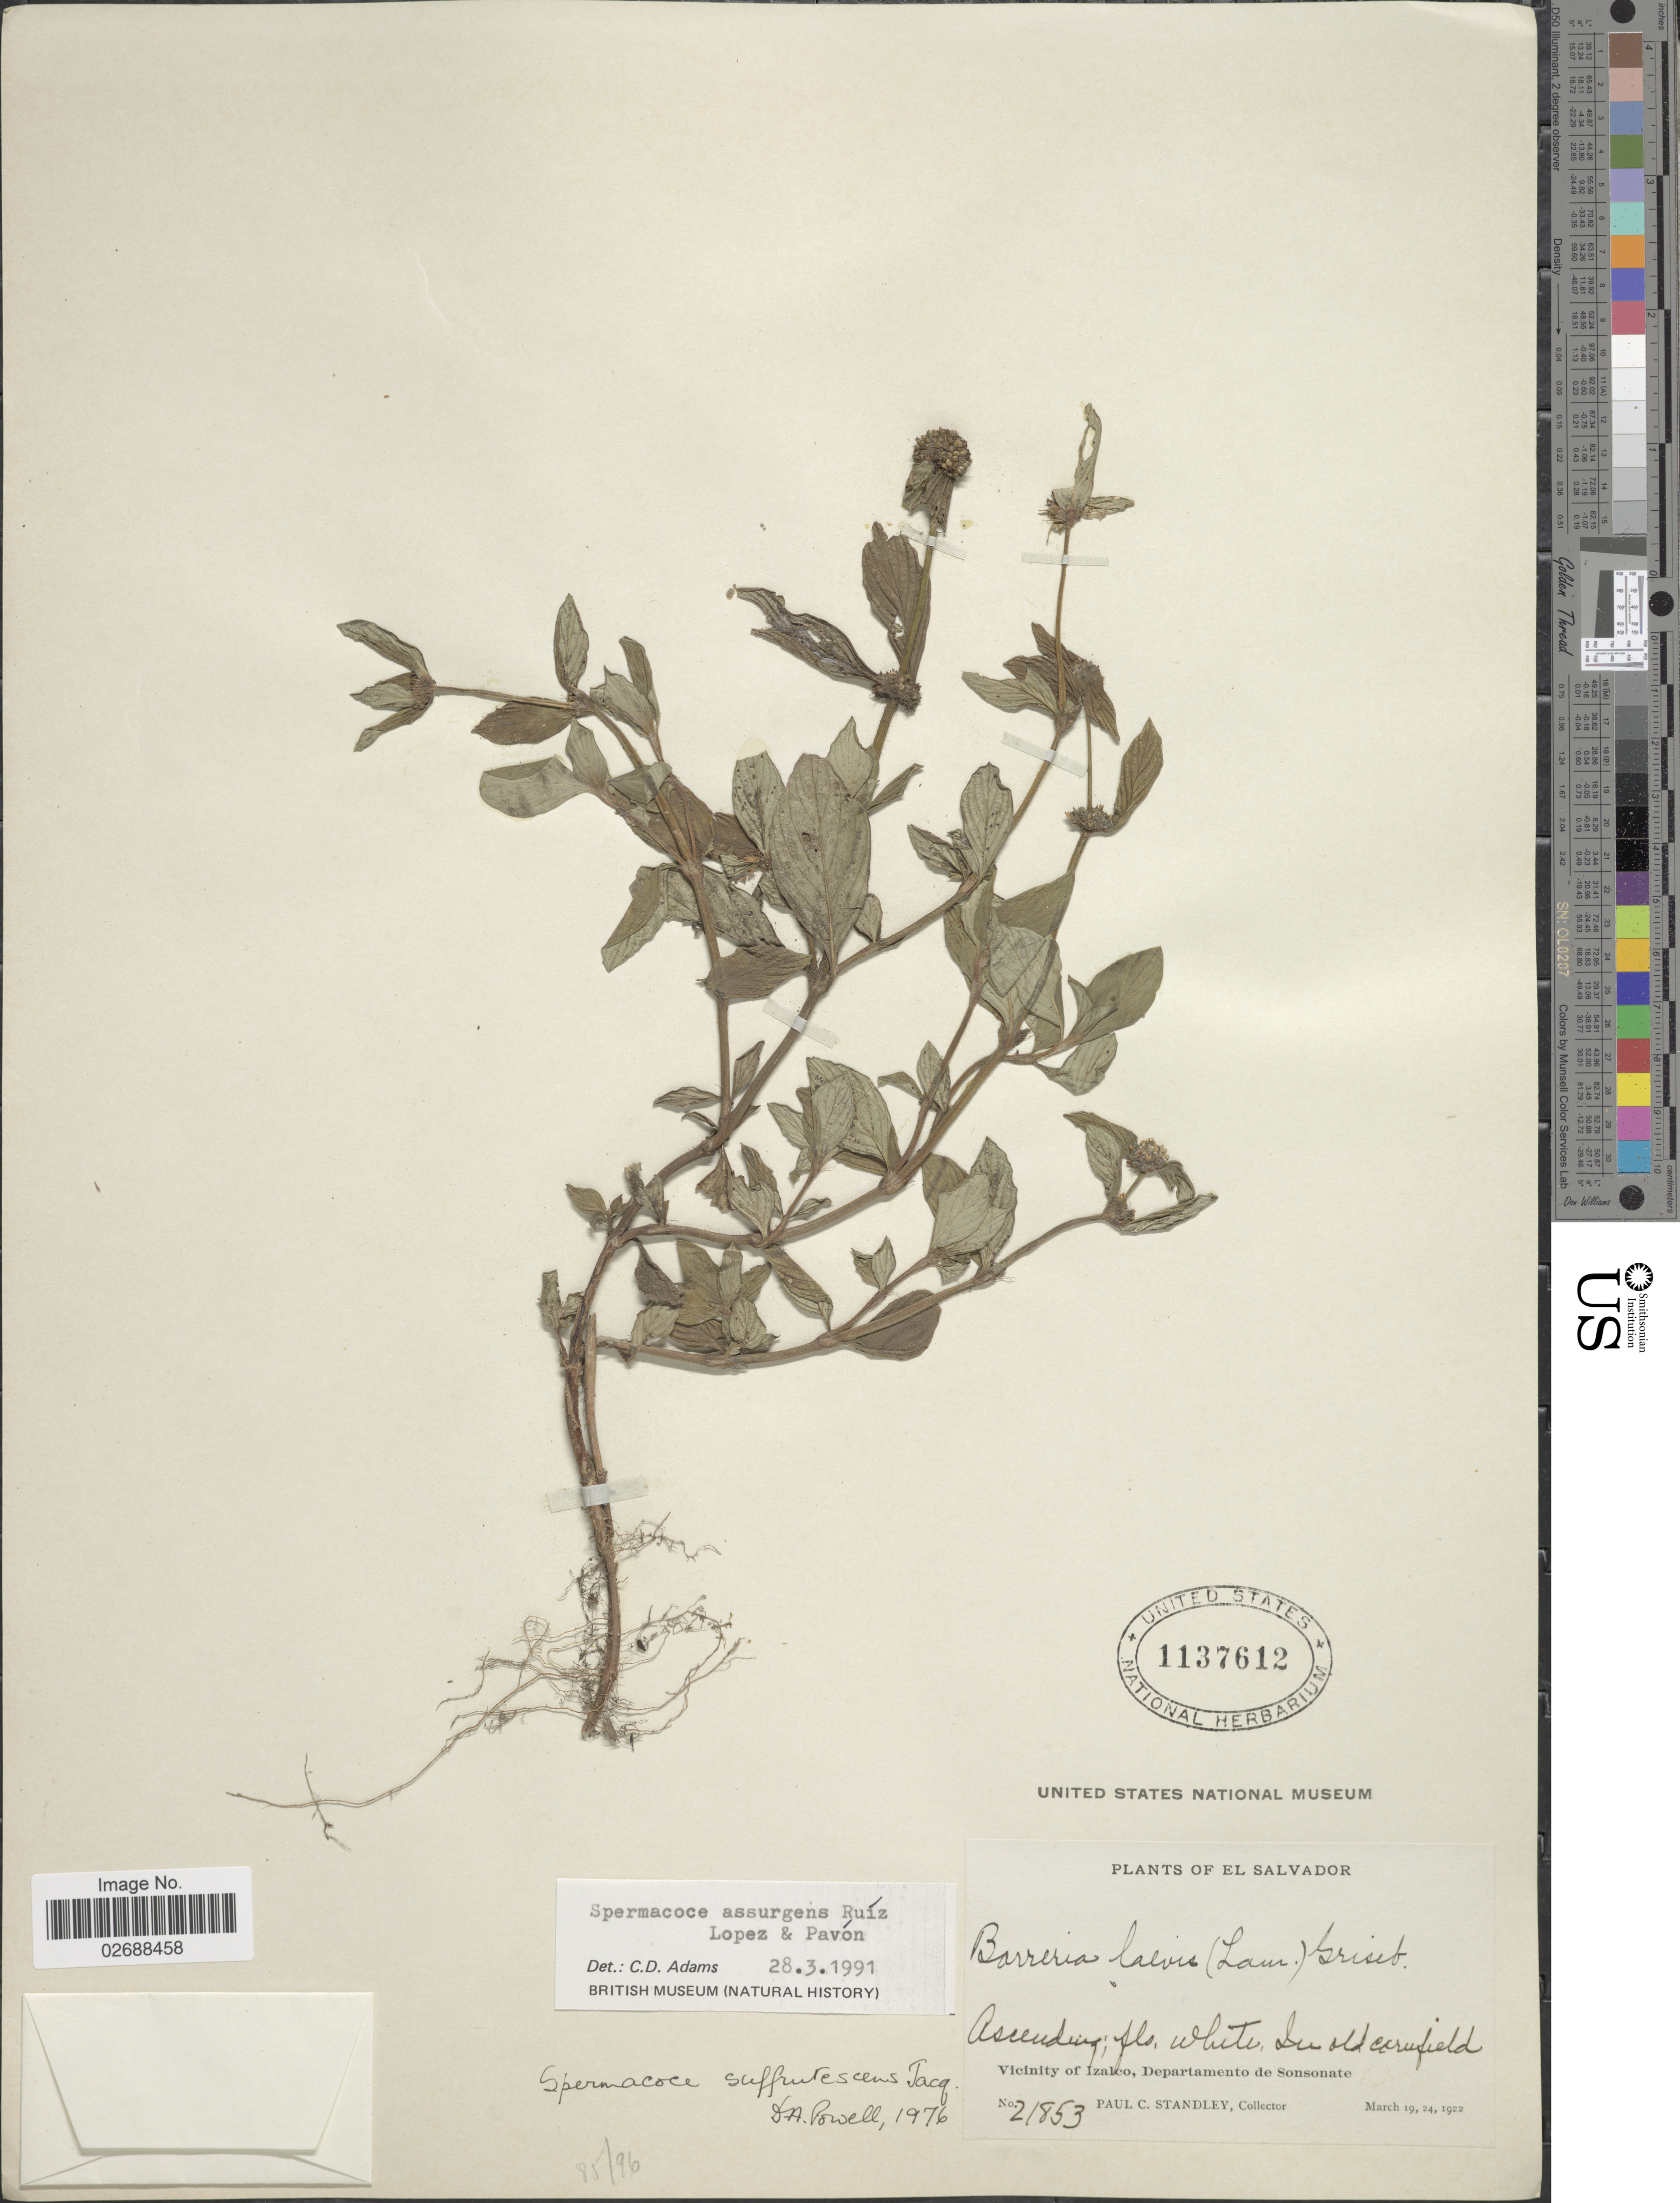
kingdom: Plantae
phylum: Tracheophyta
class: Magnoliopsida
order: Gentianales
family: Rubiaceae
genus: Spermacoce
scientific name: Spermacoce assurgens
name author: Ruiz & Pav.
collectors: P. C. Standley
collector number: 21853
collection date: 1922-03-19/1922-03-24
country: El Salvador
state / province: Sonsonate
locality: Vicinity of Izalco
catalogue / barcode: US 1137612